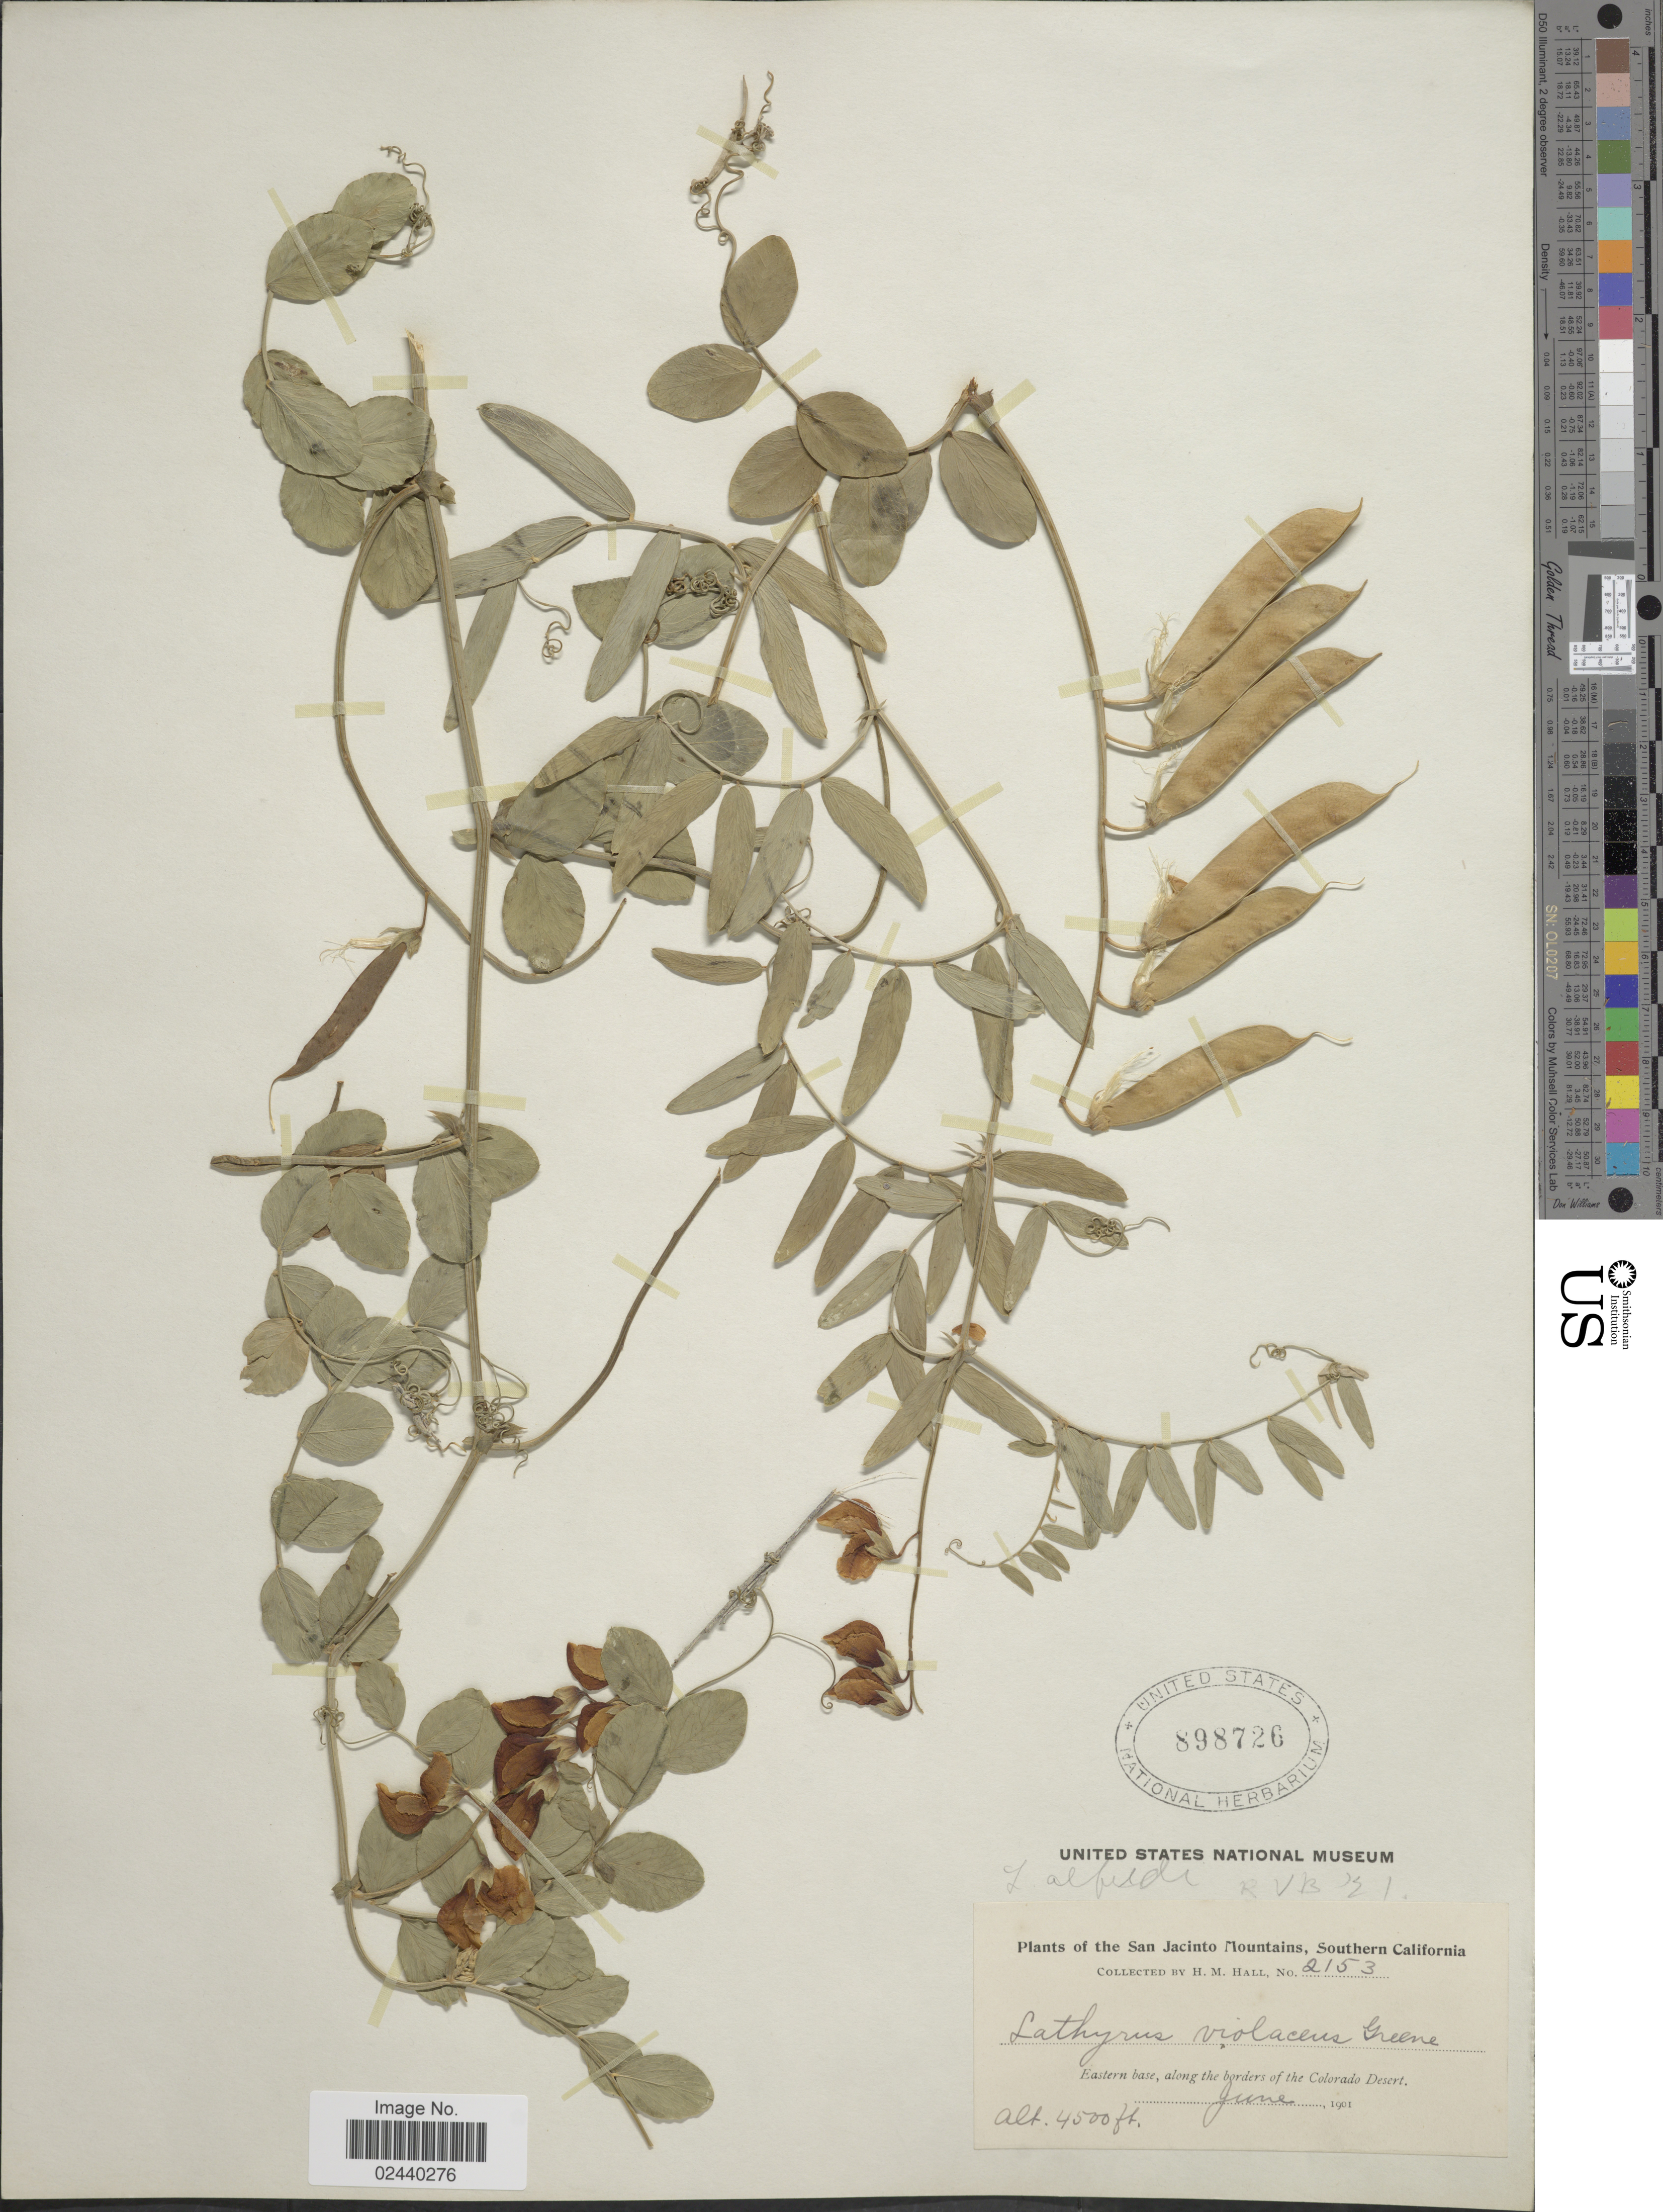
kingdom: Plantae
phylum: Tracheophyta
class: Magnoliopsida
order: Fabales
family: Fabaceae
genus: Lathyrus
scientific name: Lathyrus alefeldii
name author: T.G. White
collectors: H. M. Hall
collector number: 2153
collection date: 1901-06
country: United States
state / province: California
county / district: Riverside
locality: Southern California, The San Jacinto Mountains, Eastern base, along the borders of the Colorado Desert.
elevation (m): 1372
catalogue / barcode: US 898726